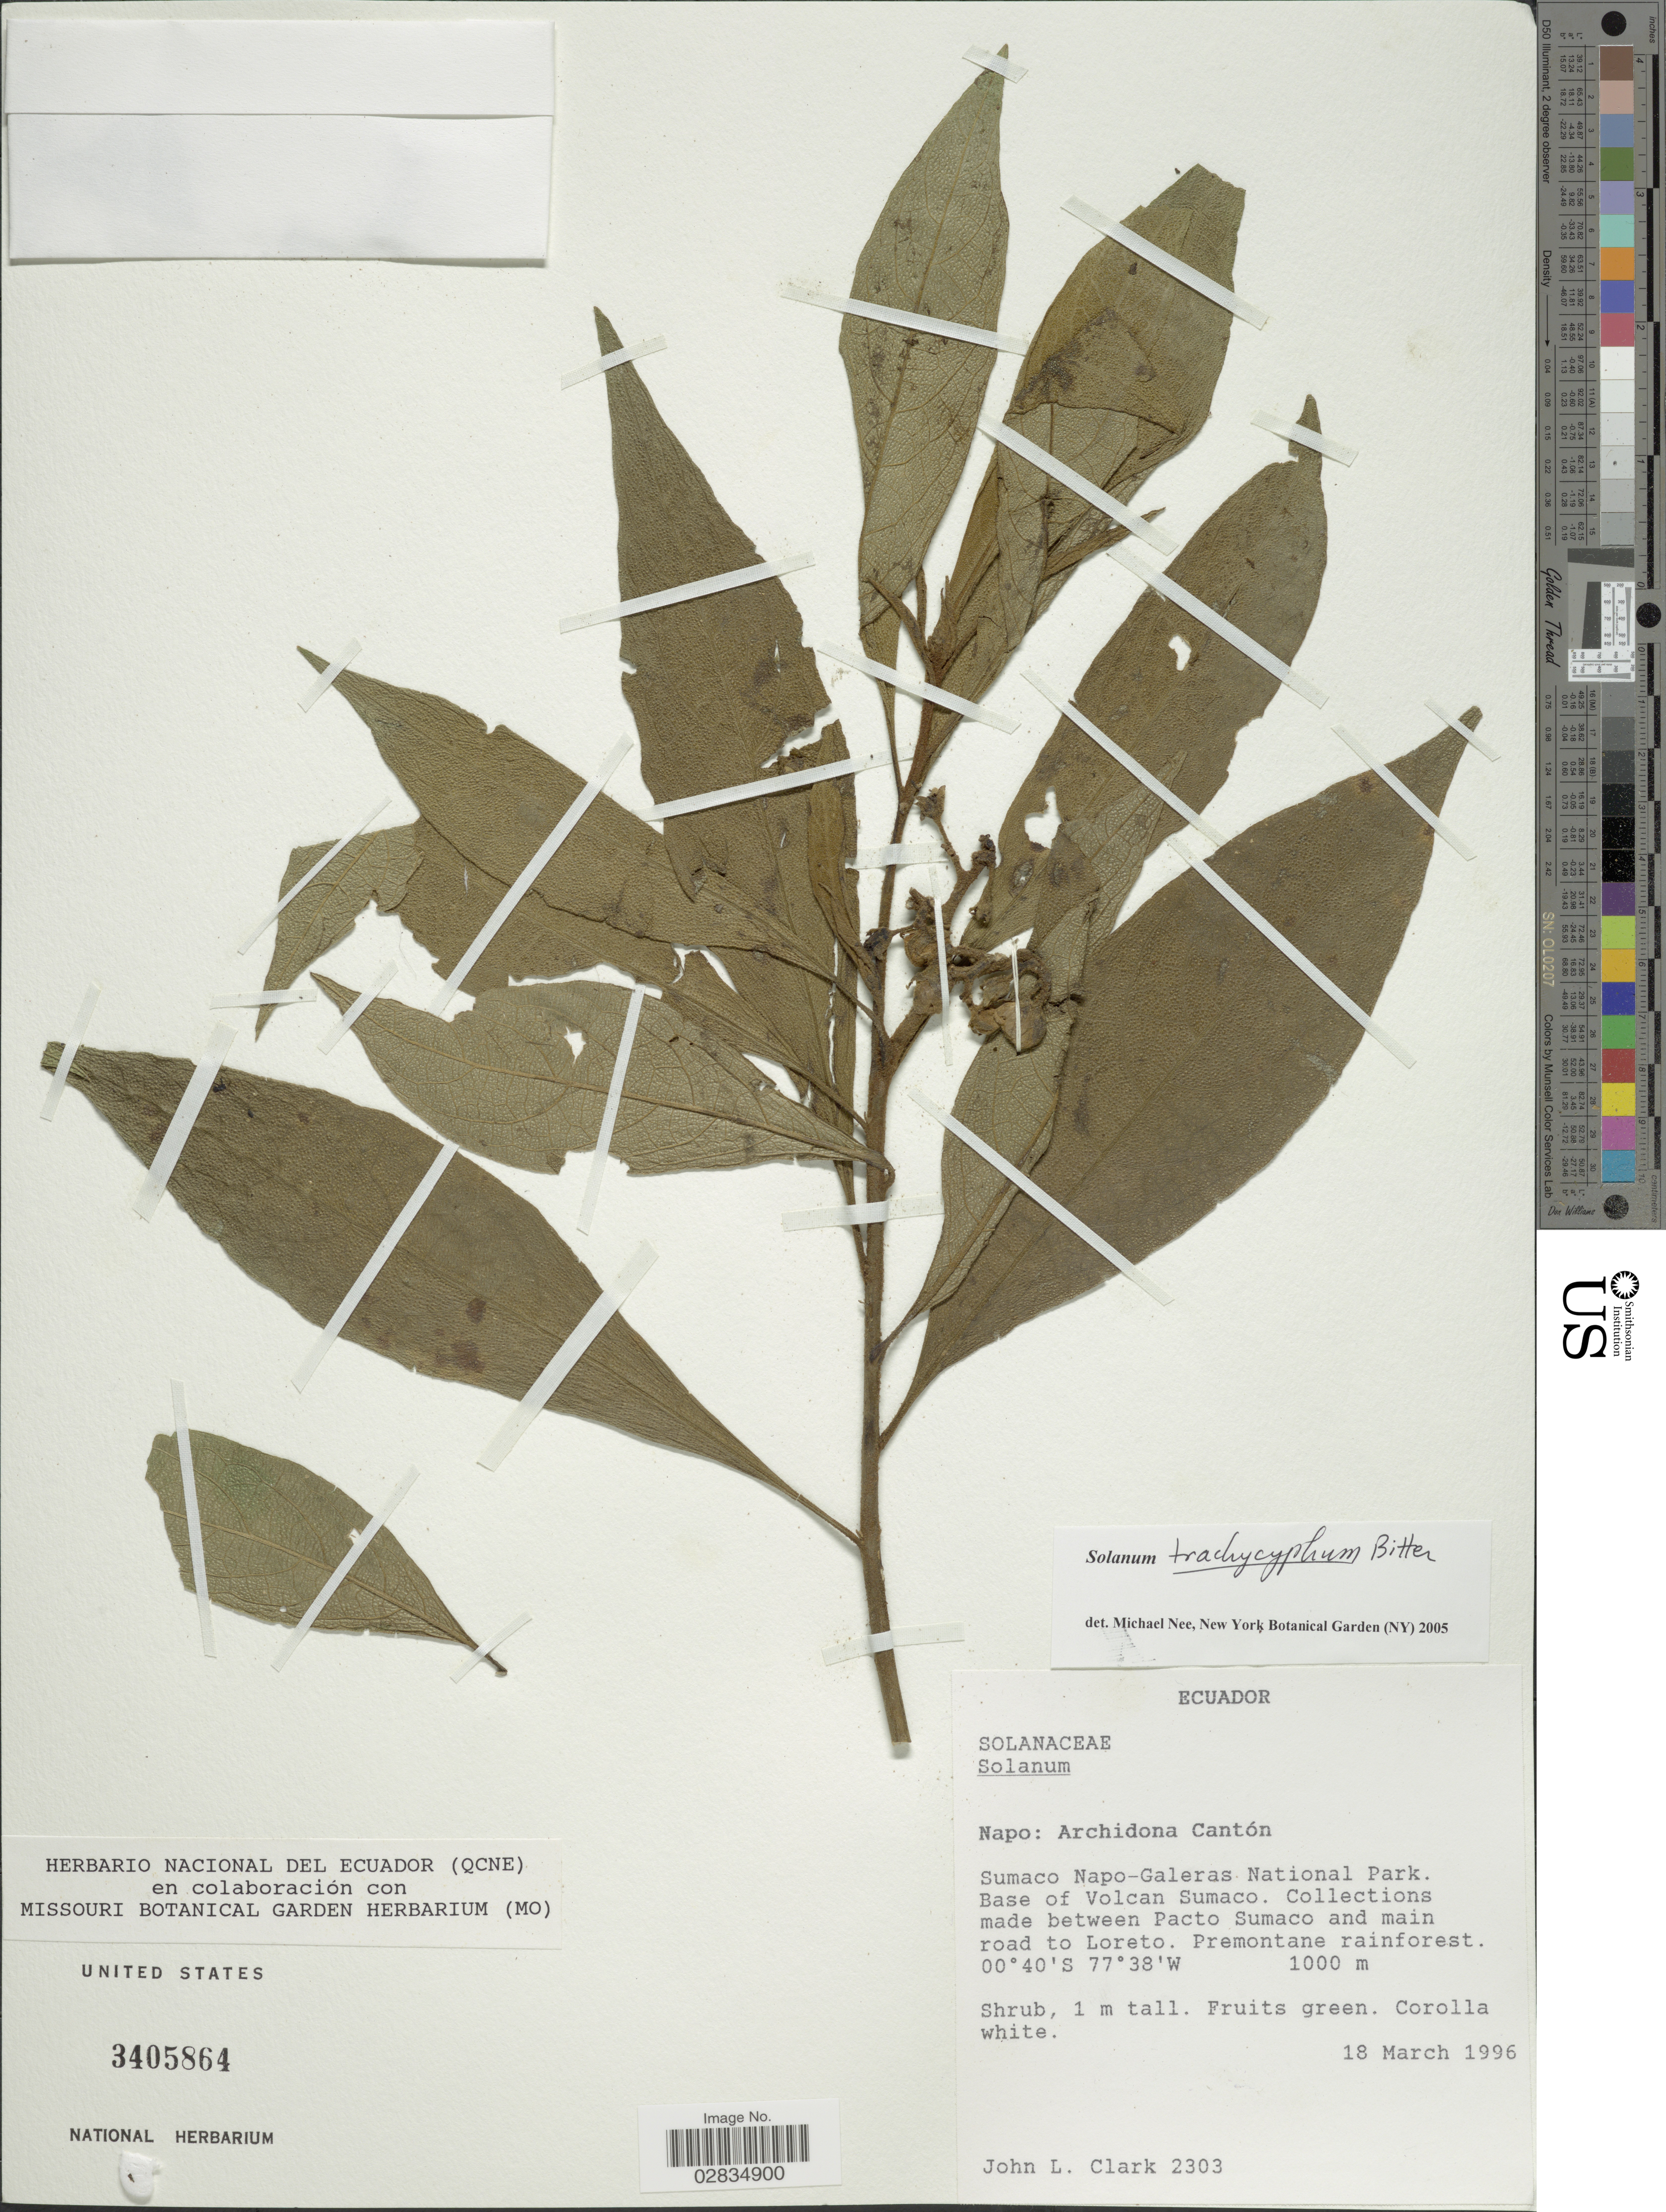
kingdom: Plantae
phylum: Tracheophyta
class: Magnoliopsida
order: Solanales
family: Solanaceae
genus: Solanum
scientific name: Solanum trachycyphum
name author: Bitter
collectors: J. L. Clark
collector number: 2303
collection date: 1996-03-18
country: Ecuador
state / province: Napo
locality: Archidona Cantón, Sumaco Napo-Galeras National Park, Base of Volcan Sumaco, between Pacto Sumaco and main road to Loreto.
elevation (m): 1000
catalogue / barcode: US 3405864